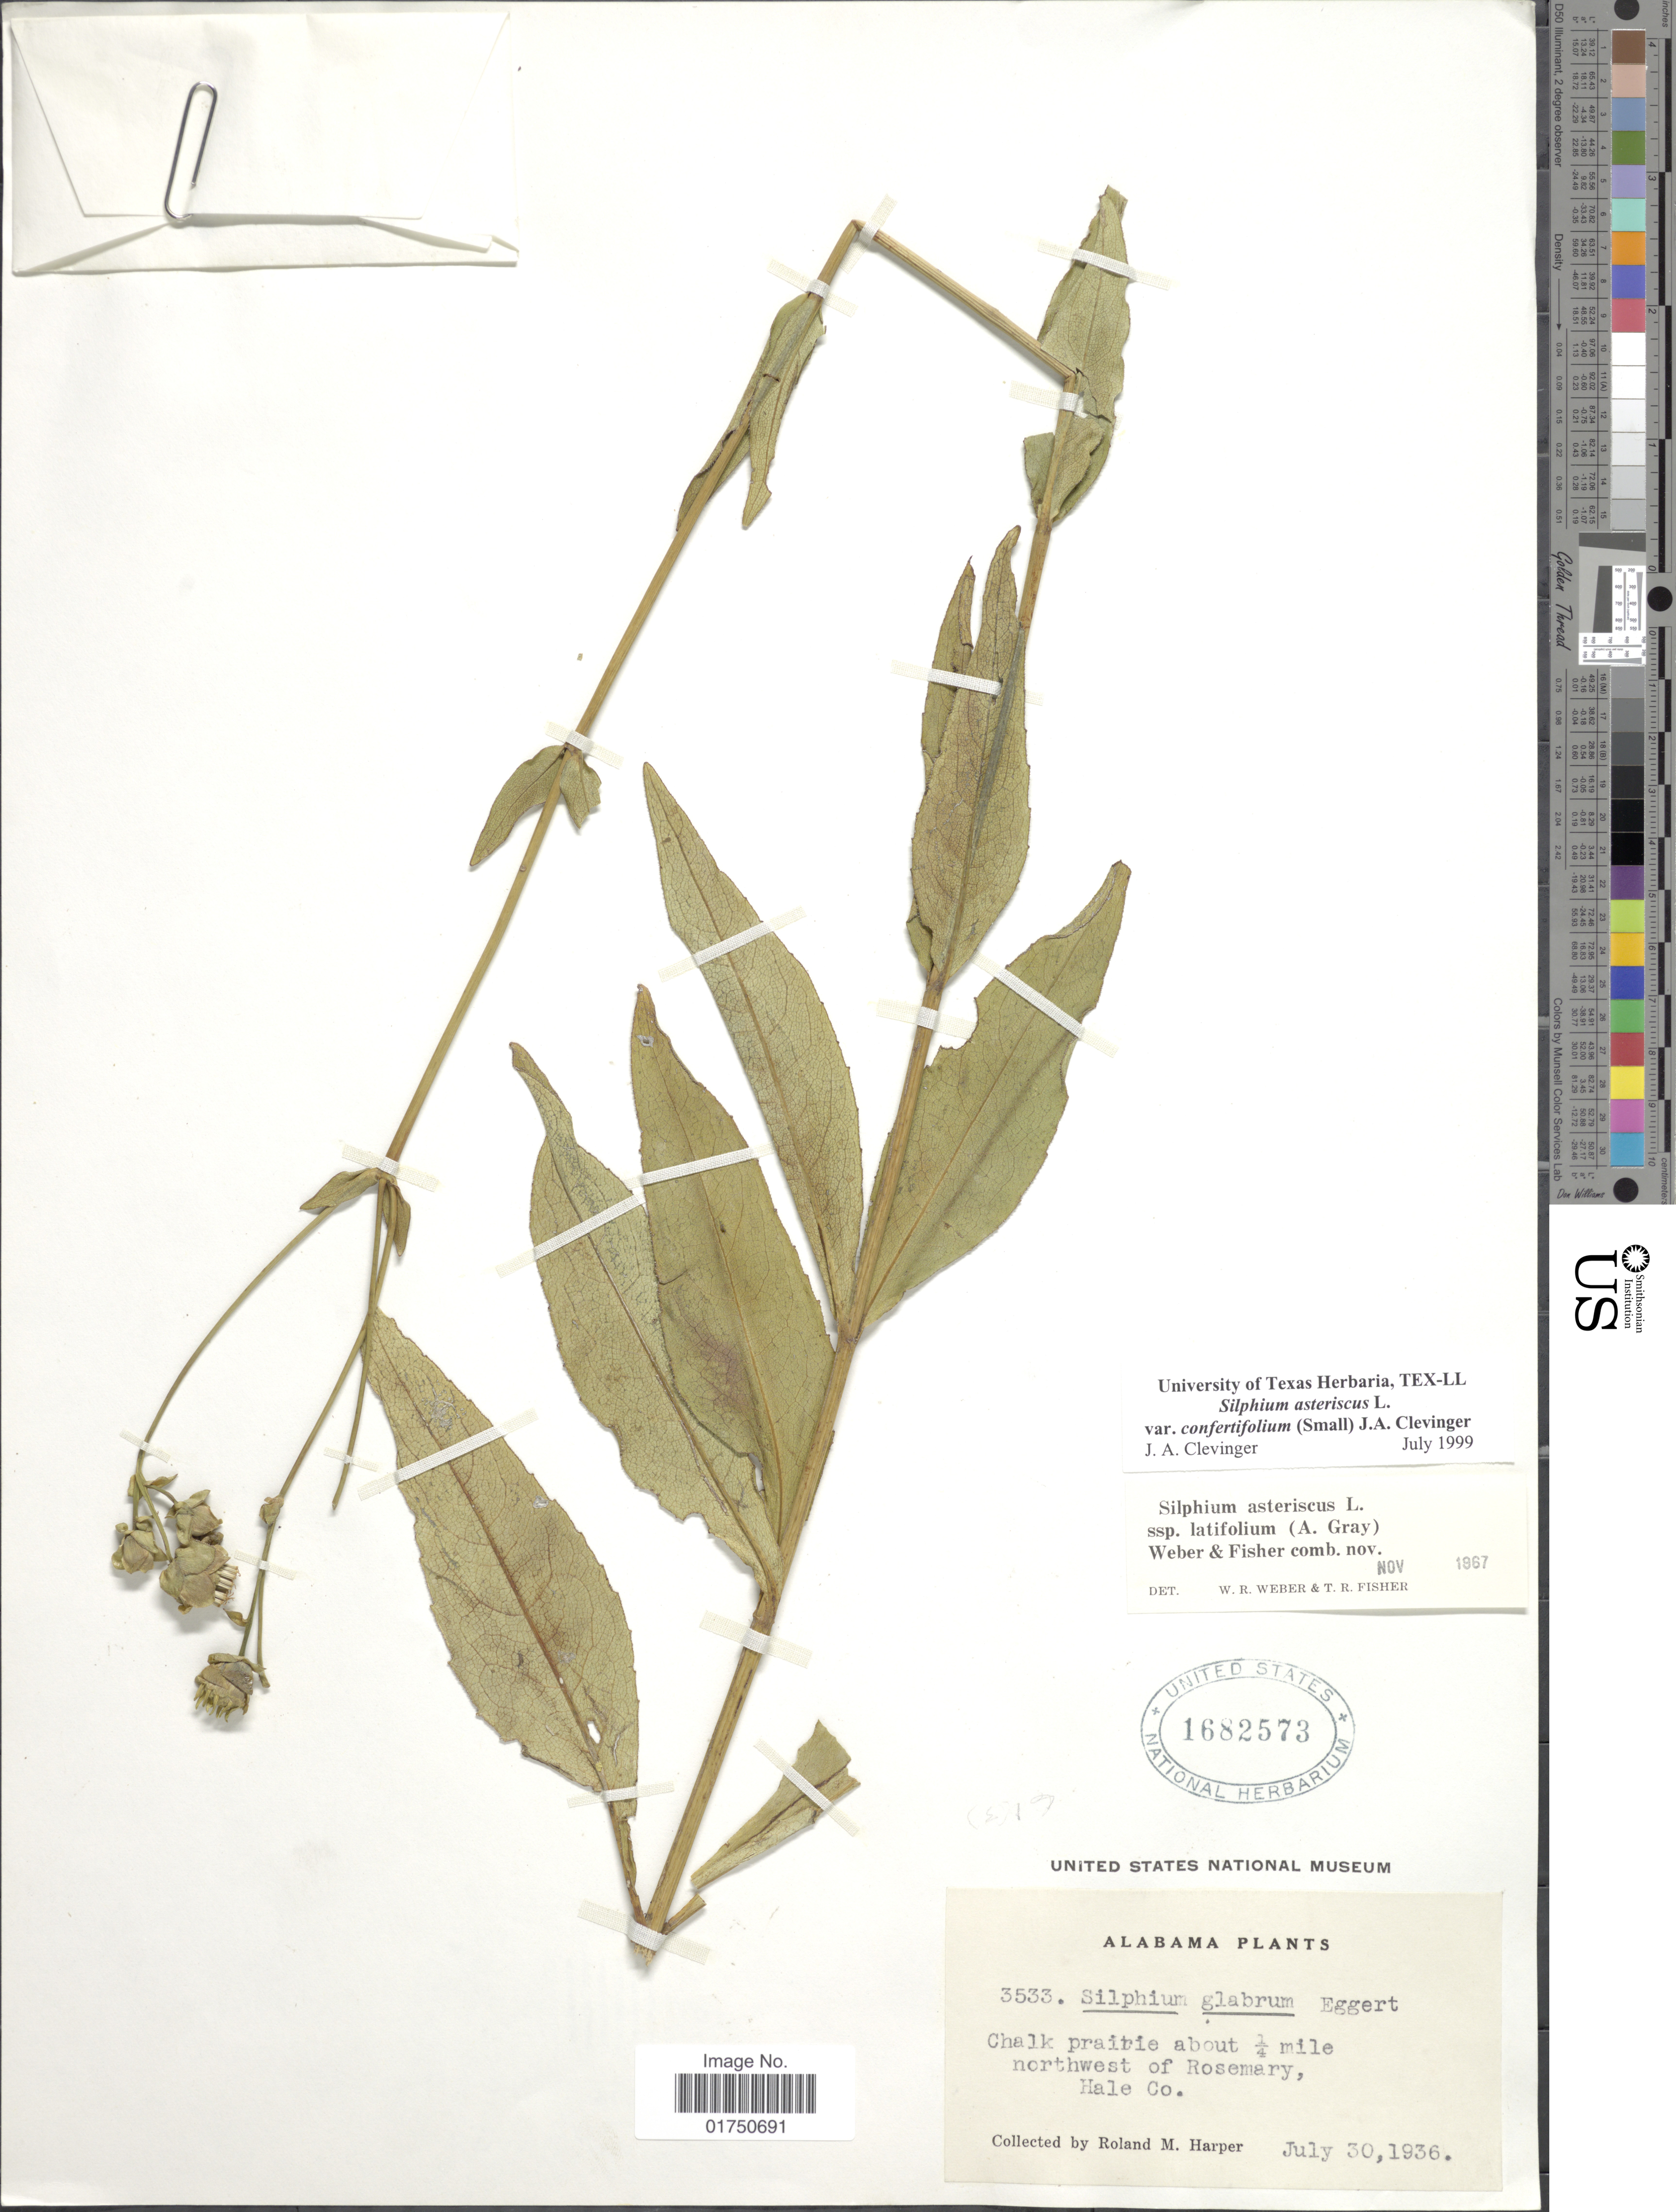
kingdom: Plantae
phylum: Tracheophyta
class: Magnoliopsida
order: Asterales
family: Asteraceae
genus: Silphium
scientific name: Silphium asteriscus var. confertifolium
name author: (Small) Clevinger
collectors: R. M. Harper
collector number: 3533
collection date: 1936-07-30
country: United States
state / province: Alabama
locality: Chalk prairie about ¼ mile northwest of Rosemary, Hale Co.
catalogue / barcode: US 1682573